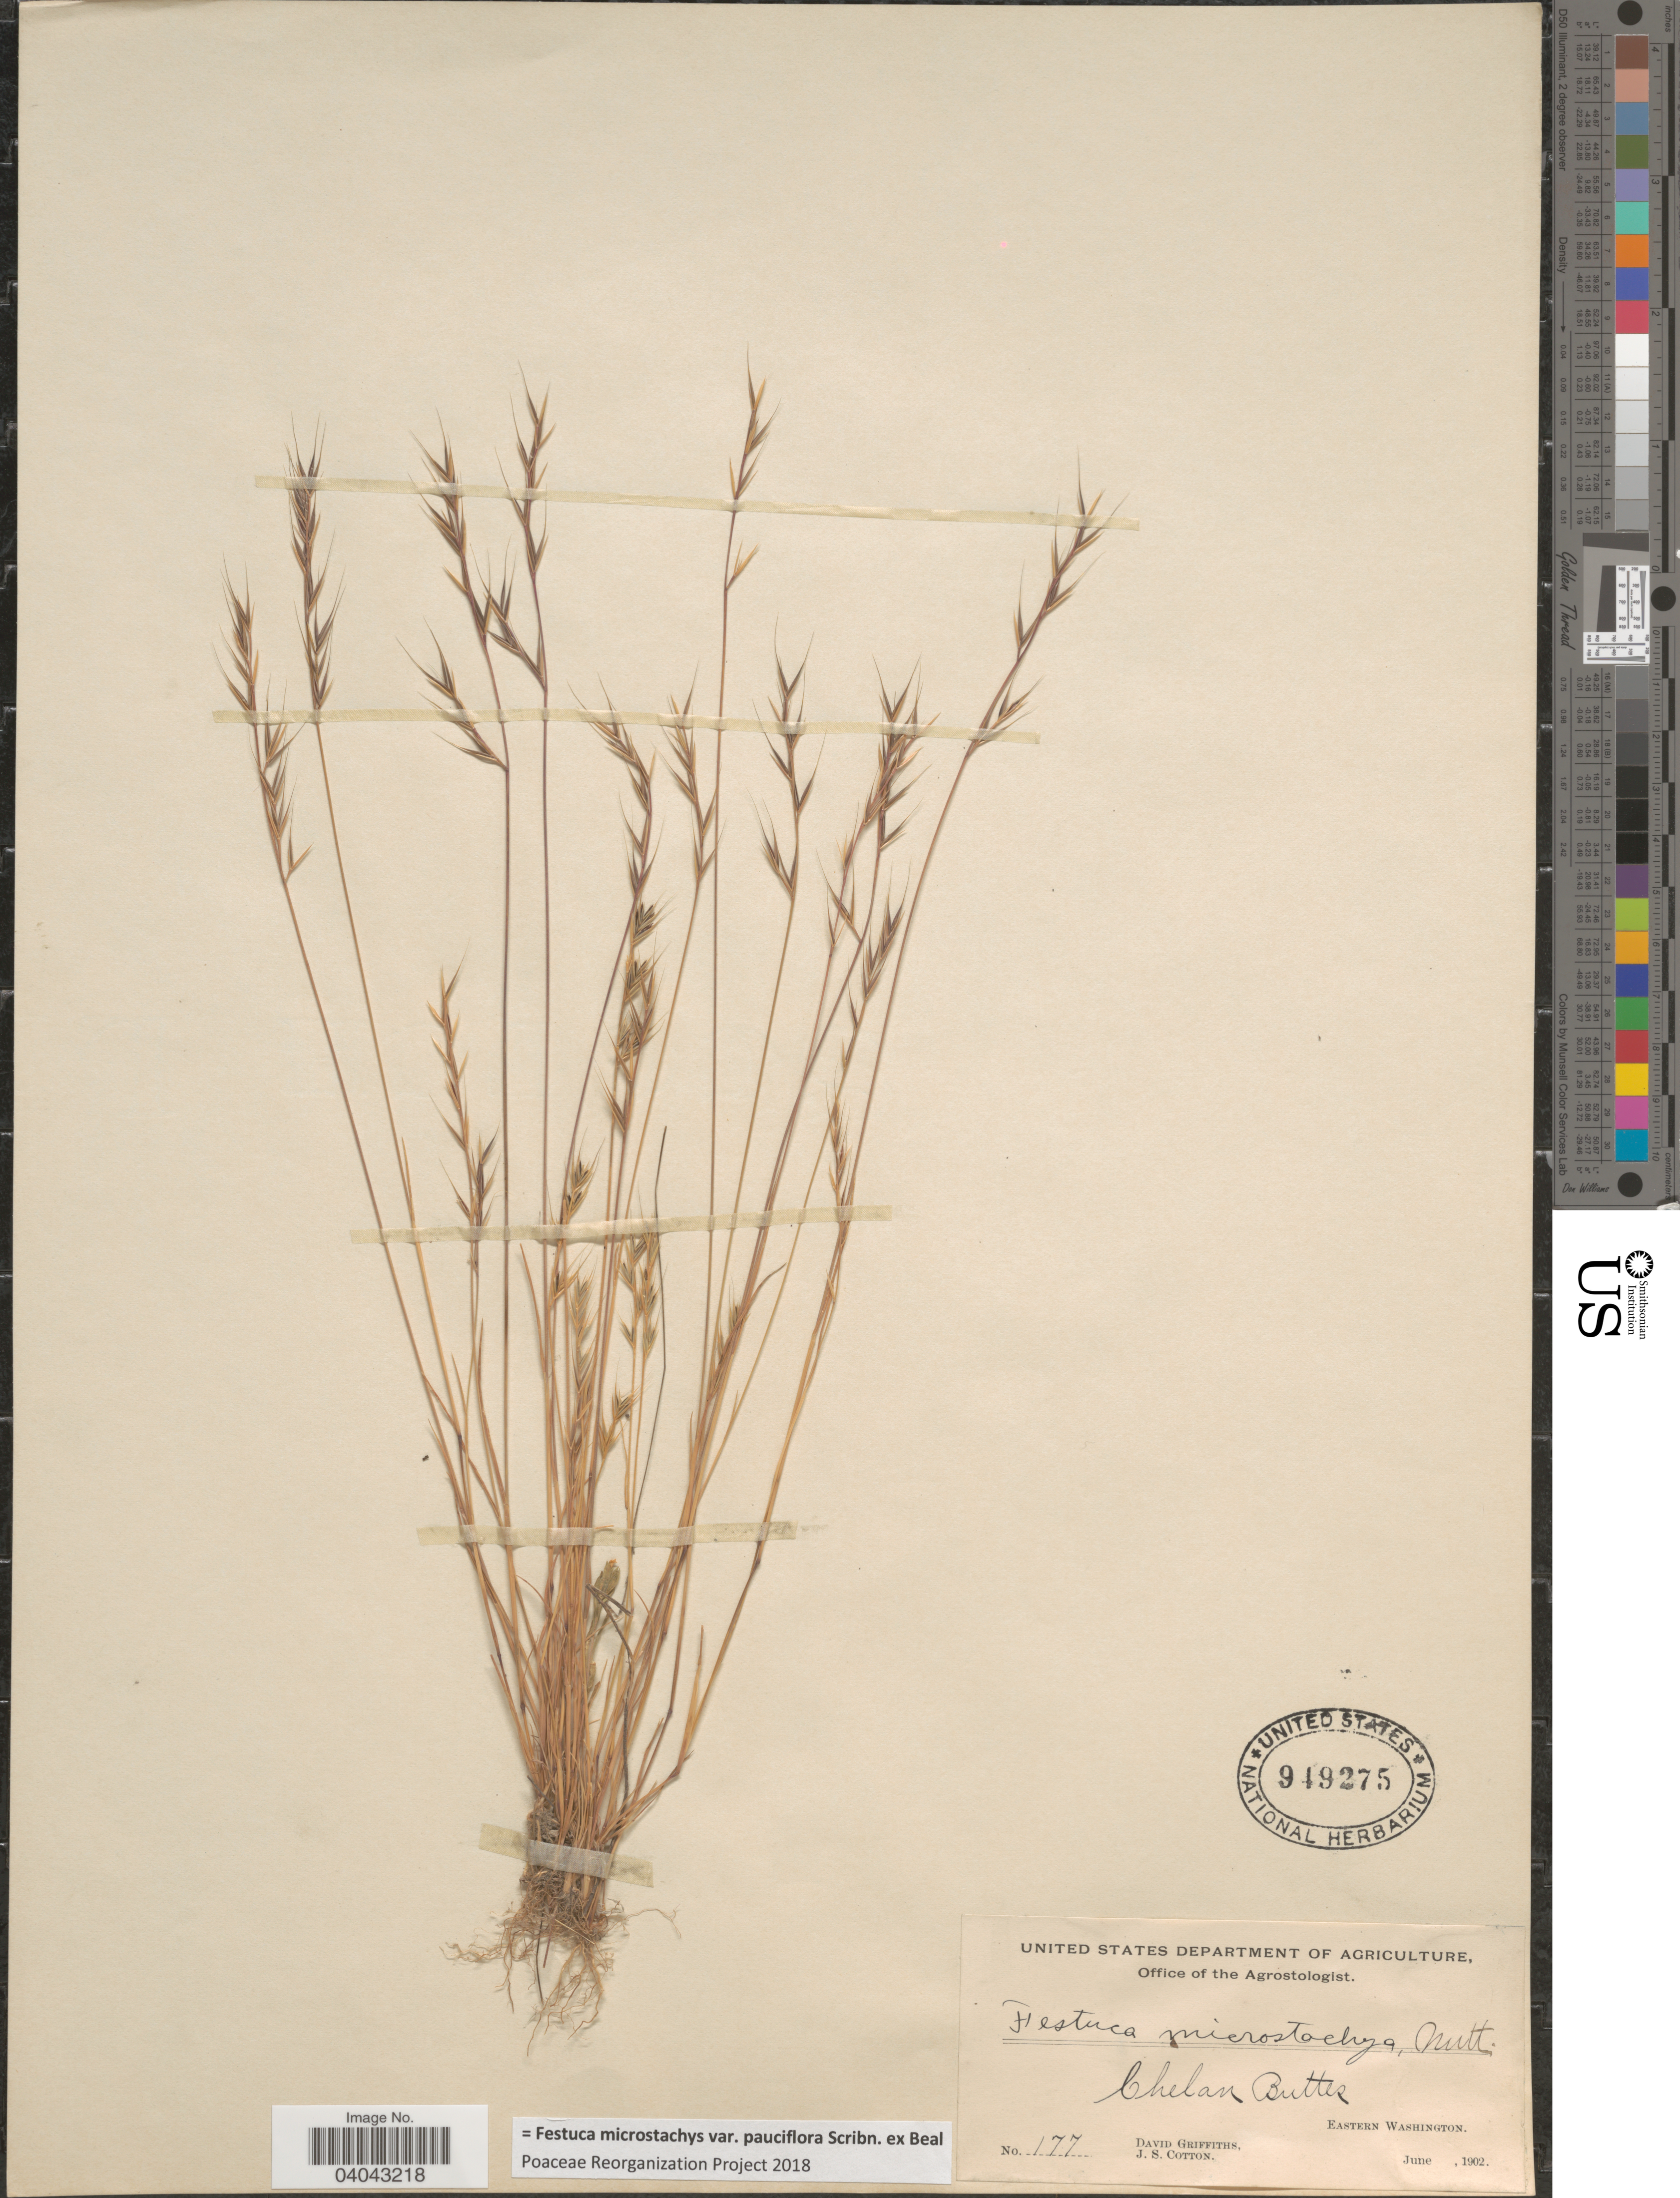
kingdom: Plantae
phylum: Tracheophyta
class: Liliopsida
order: Poales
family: Poaceae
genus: Festuca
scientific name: Festuca microstachys var. pauciflora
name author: Scribn. ex W.J. Beal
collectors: D. Griffiths & J. S. Cotton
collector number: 177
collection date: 1902-06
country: United States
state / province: Washington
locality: Chelan Buttes. Eastern Washington.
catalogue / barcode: US 949275